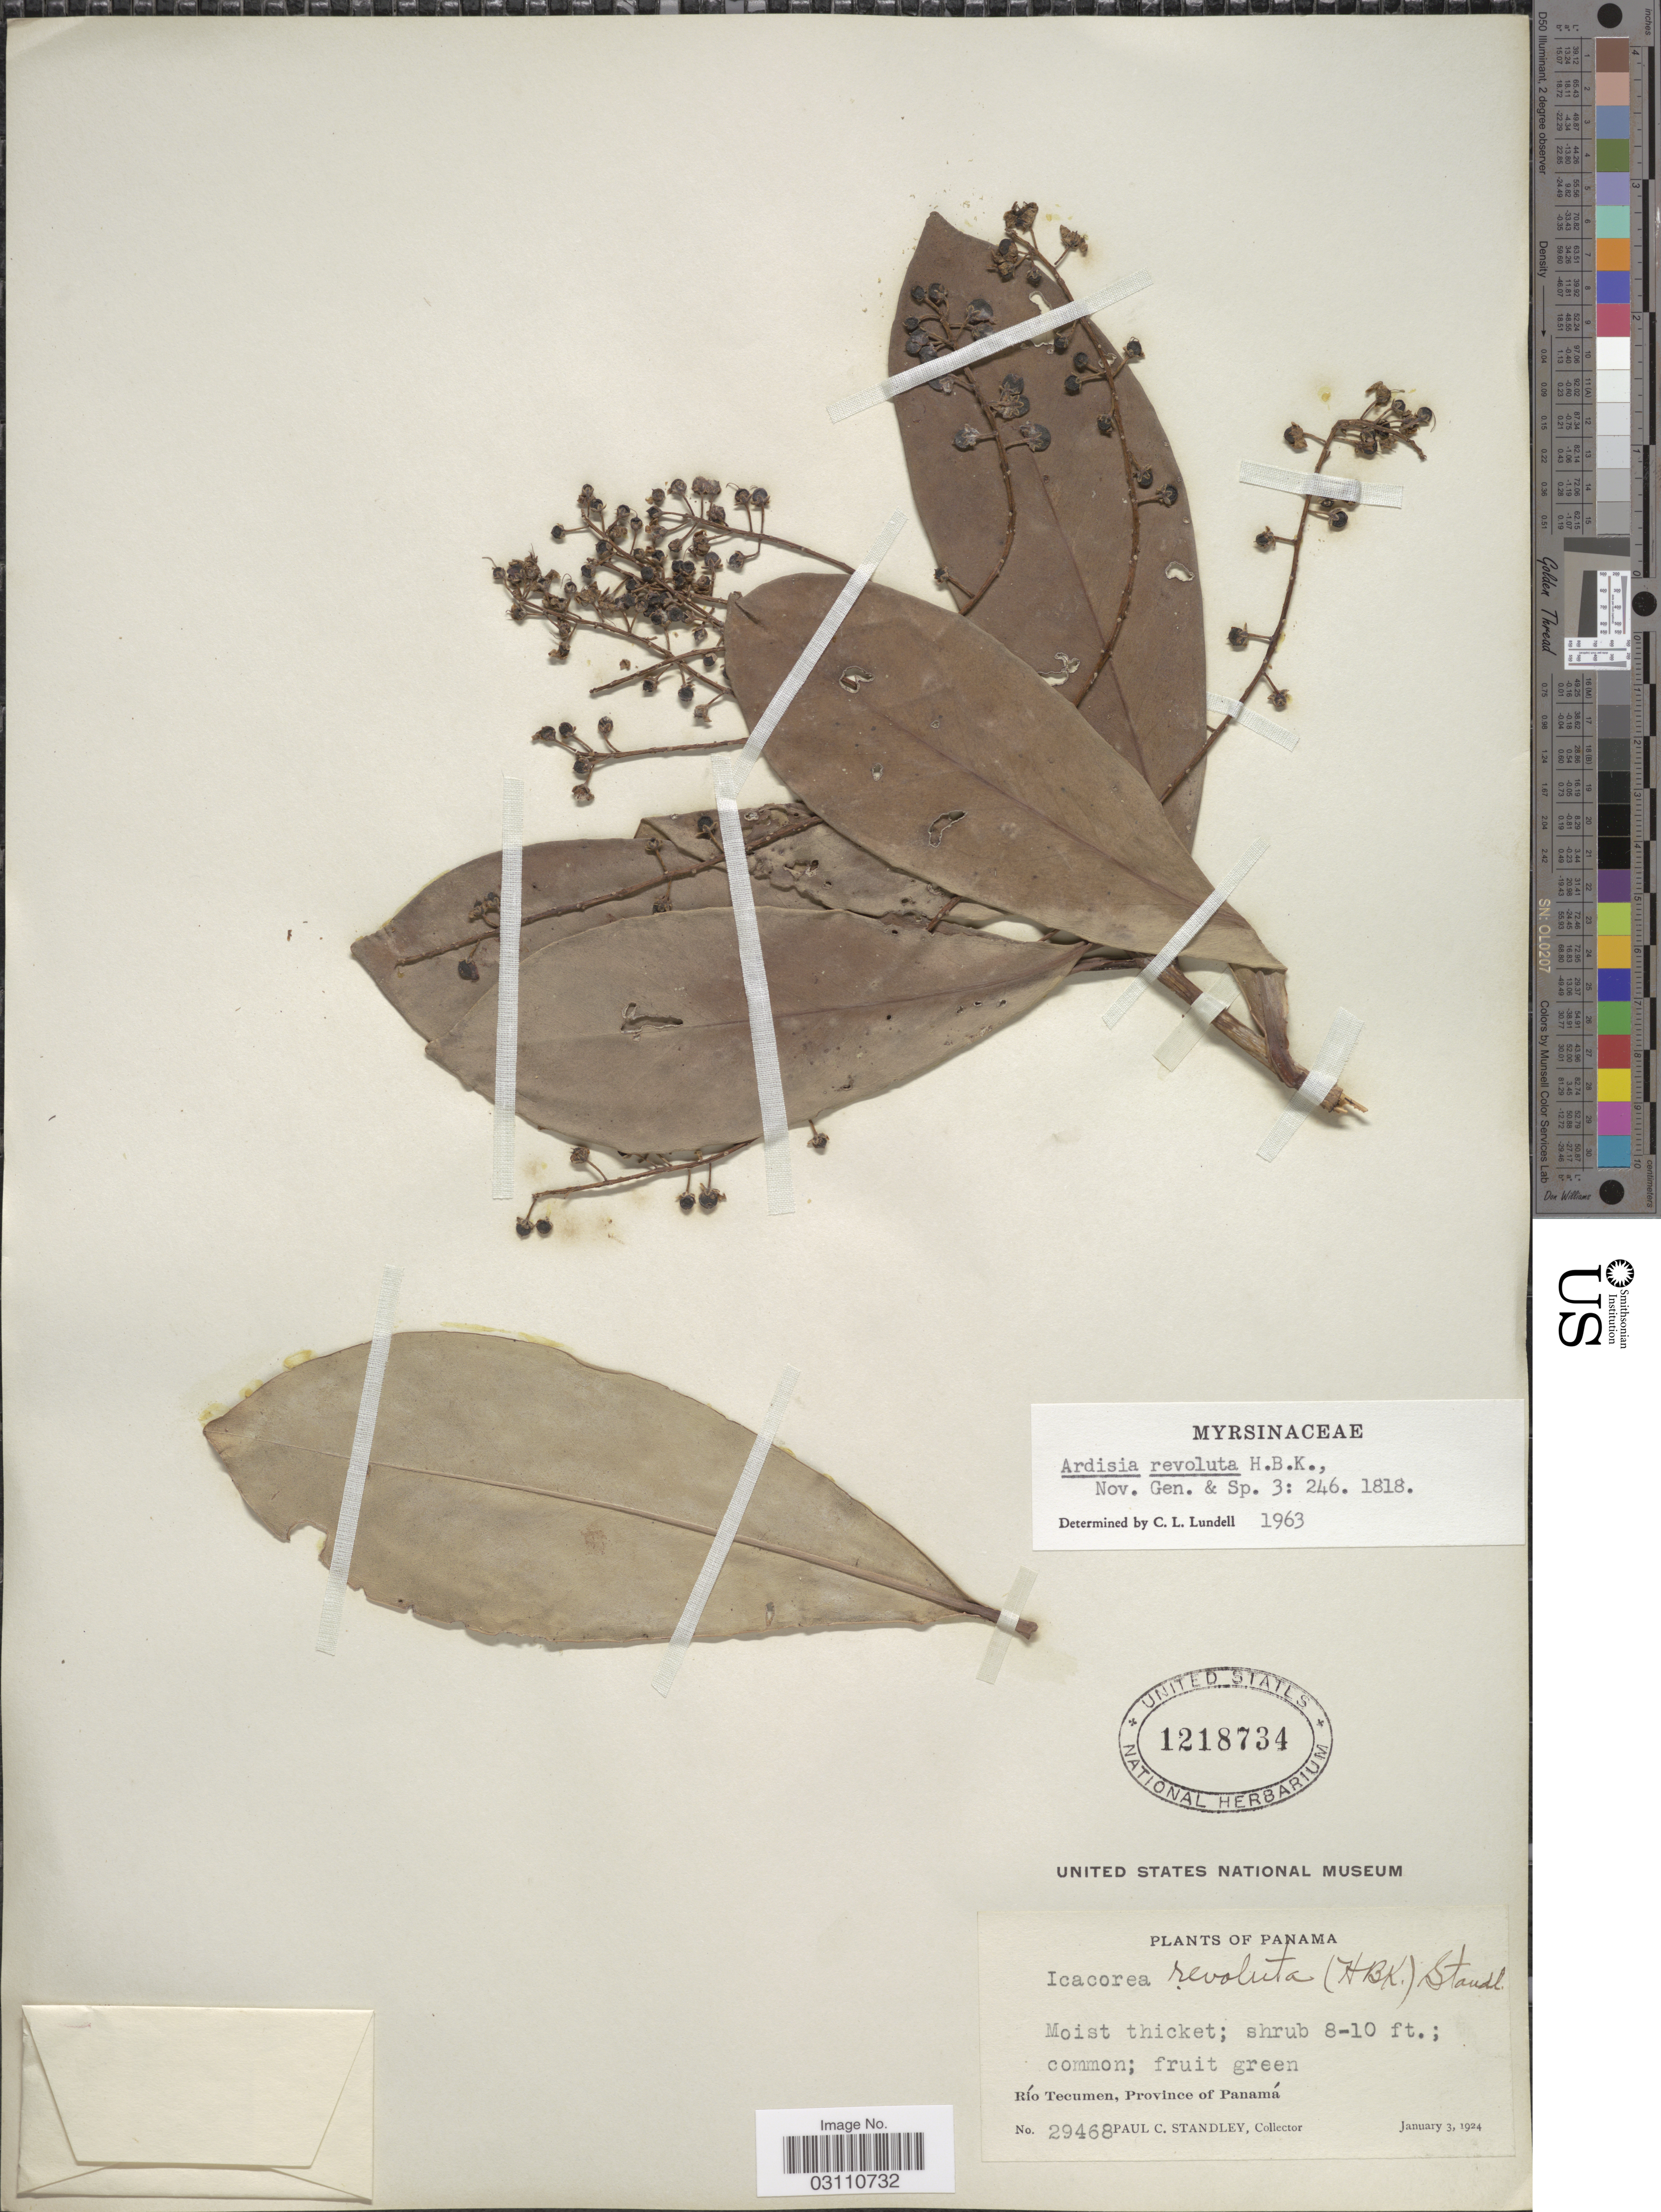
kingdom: Plantae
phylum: Tracheophyta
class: Magnoliopsida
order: Ericales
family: Primulaceae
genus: Ardisia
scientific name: Ardisia revoluta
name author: Kunth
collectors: P. C. Standley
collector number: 29468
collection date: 1924-01-03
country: Panama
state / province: Panamá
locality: Río Tecumen.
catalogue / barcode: US 1218734